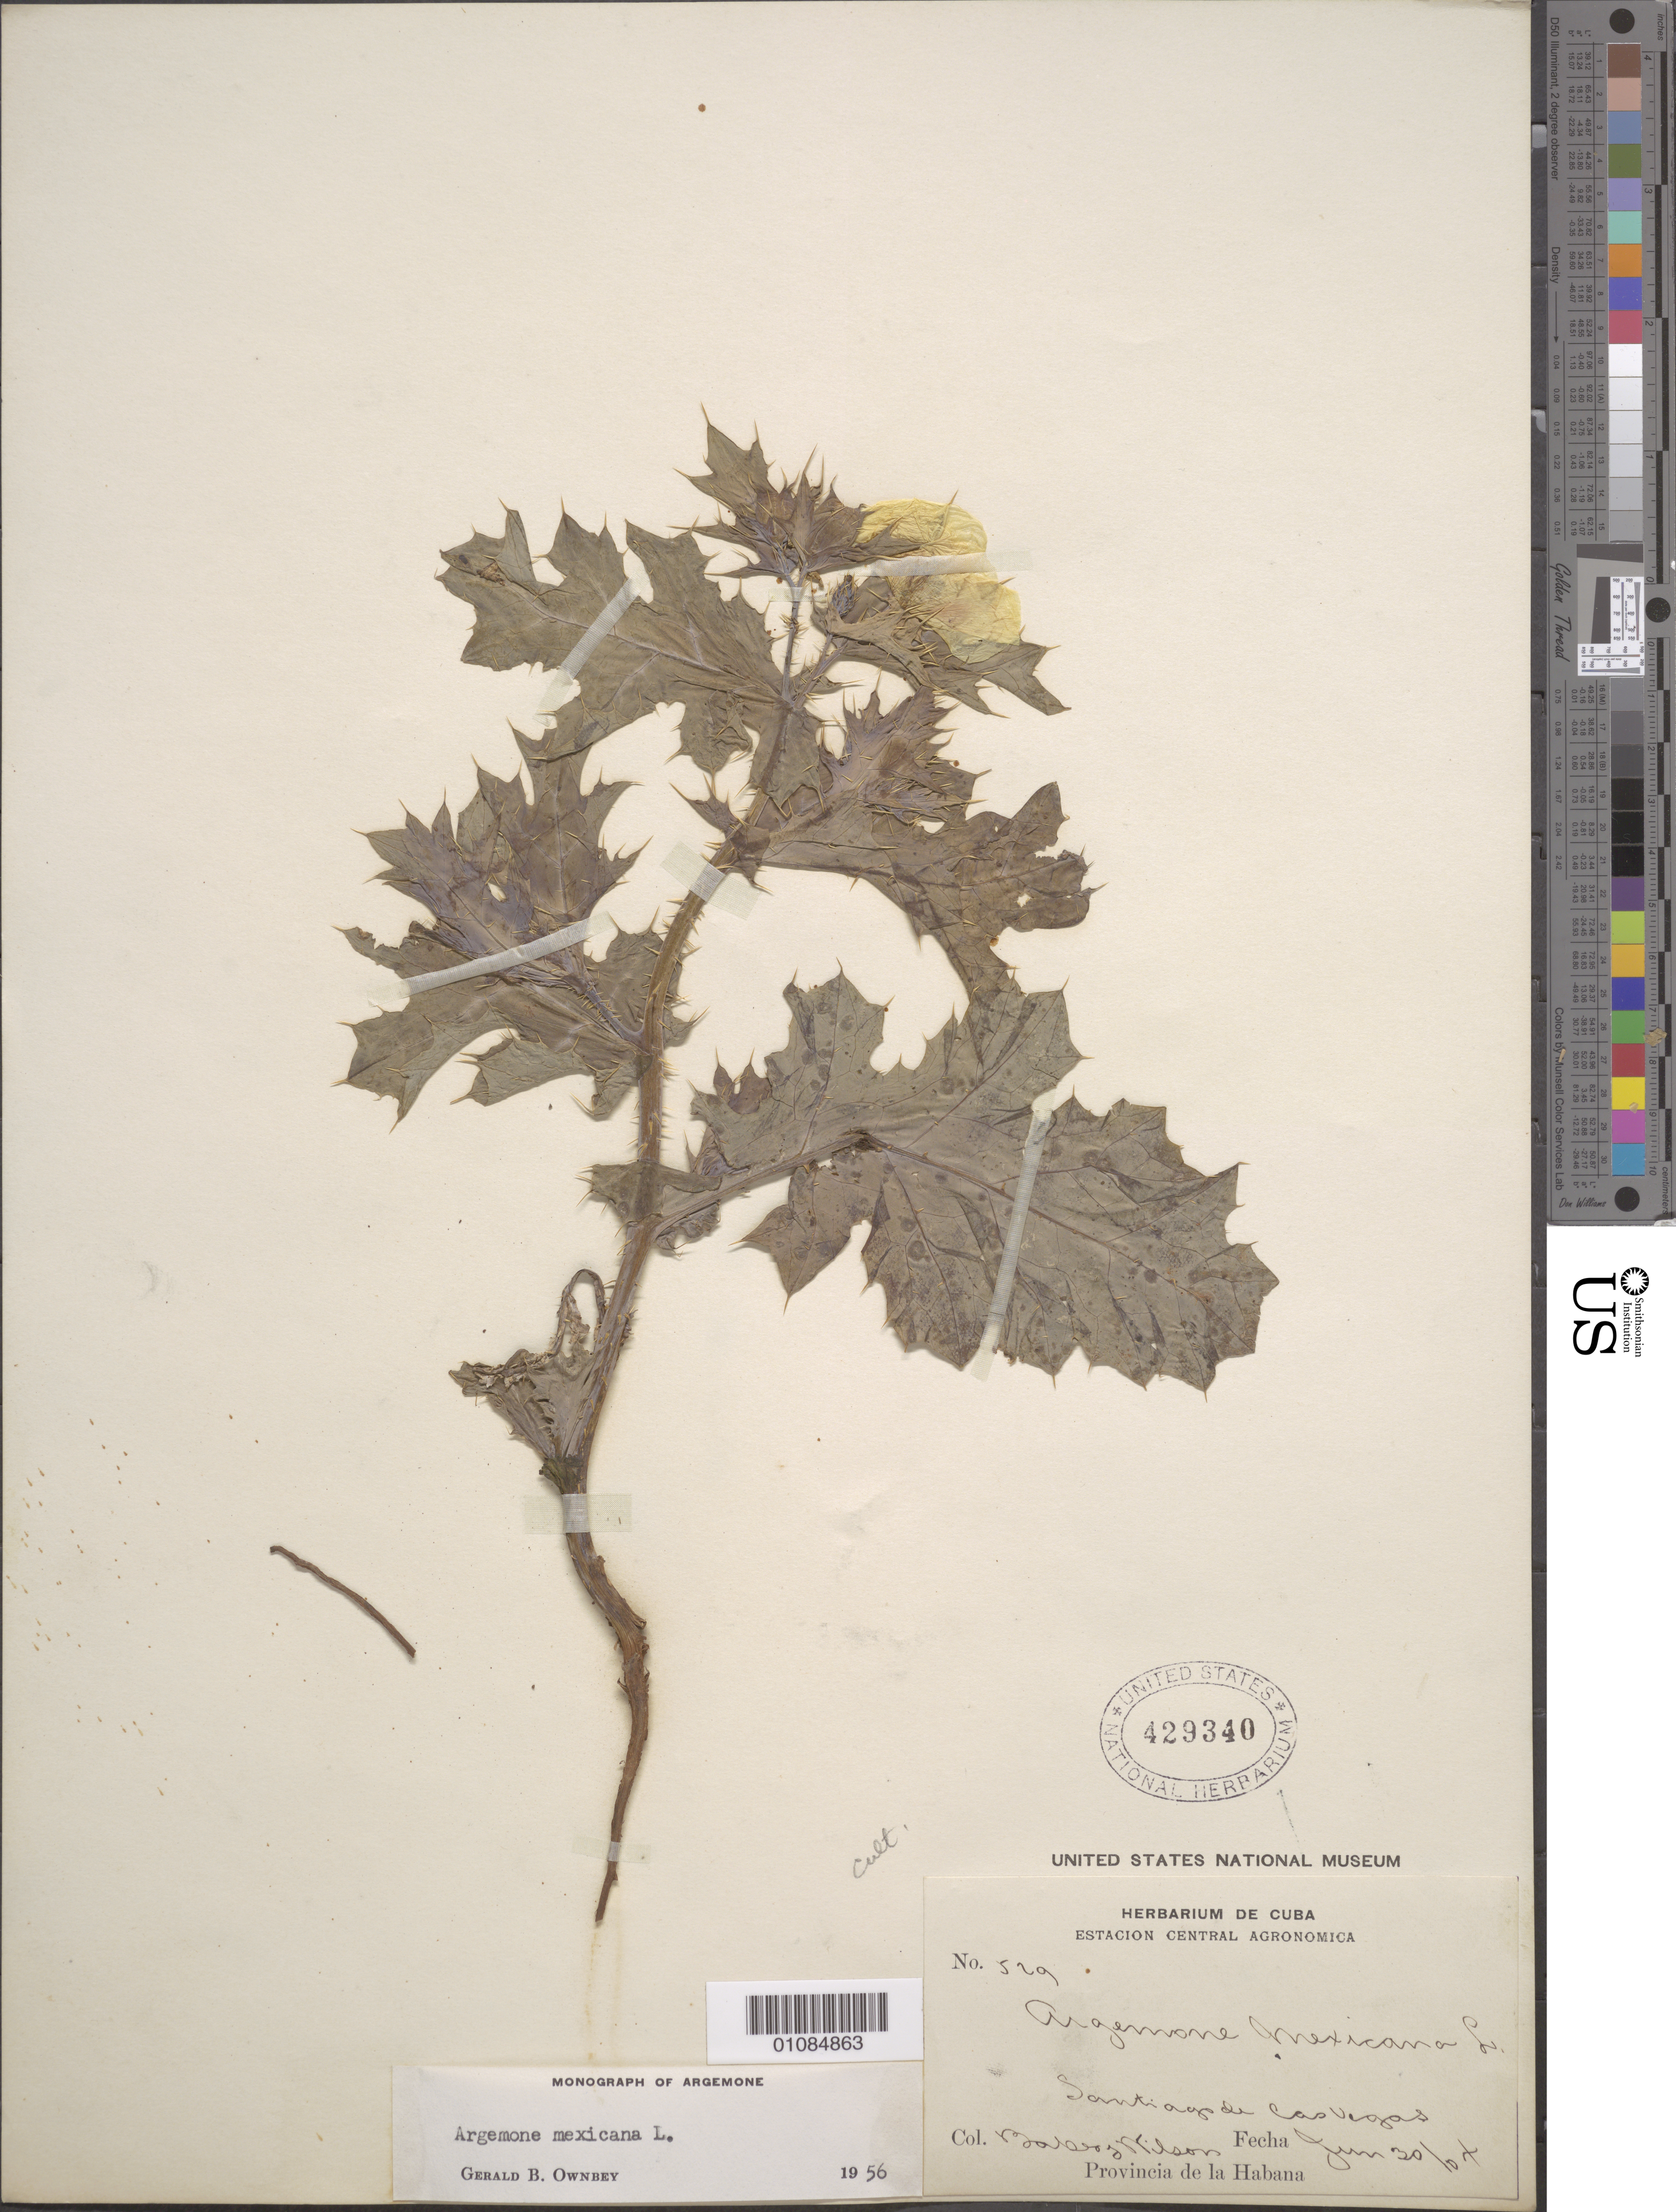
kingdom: Plantae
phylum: Tracheophyta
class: Magnoliopsida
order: Ranunculales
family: Papaveraceae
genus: Argemone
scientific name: Argemone mexicana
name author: L.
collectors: C. F. Baker & -- Wilson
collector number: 529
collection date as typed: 30 Jun 1910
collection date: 1910-06-30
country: Cuba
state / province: La Habana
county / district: Municipio Boyeros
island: Cuba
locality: Santiago de las Vegas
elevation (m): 97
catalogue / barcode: US 429340